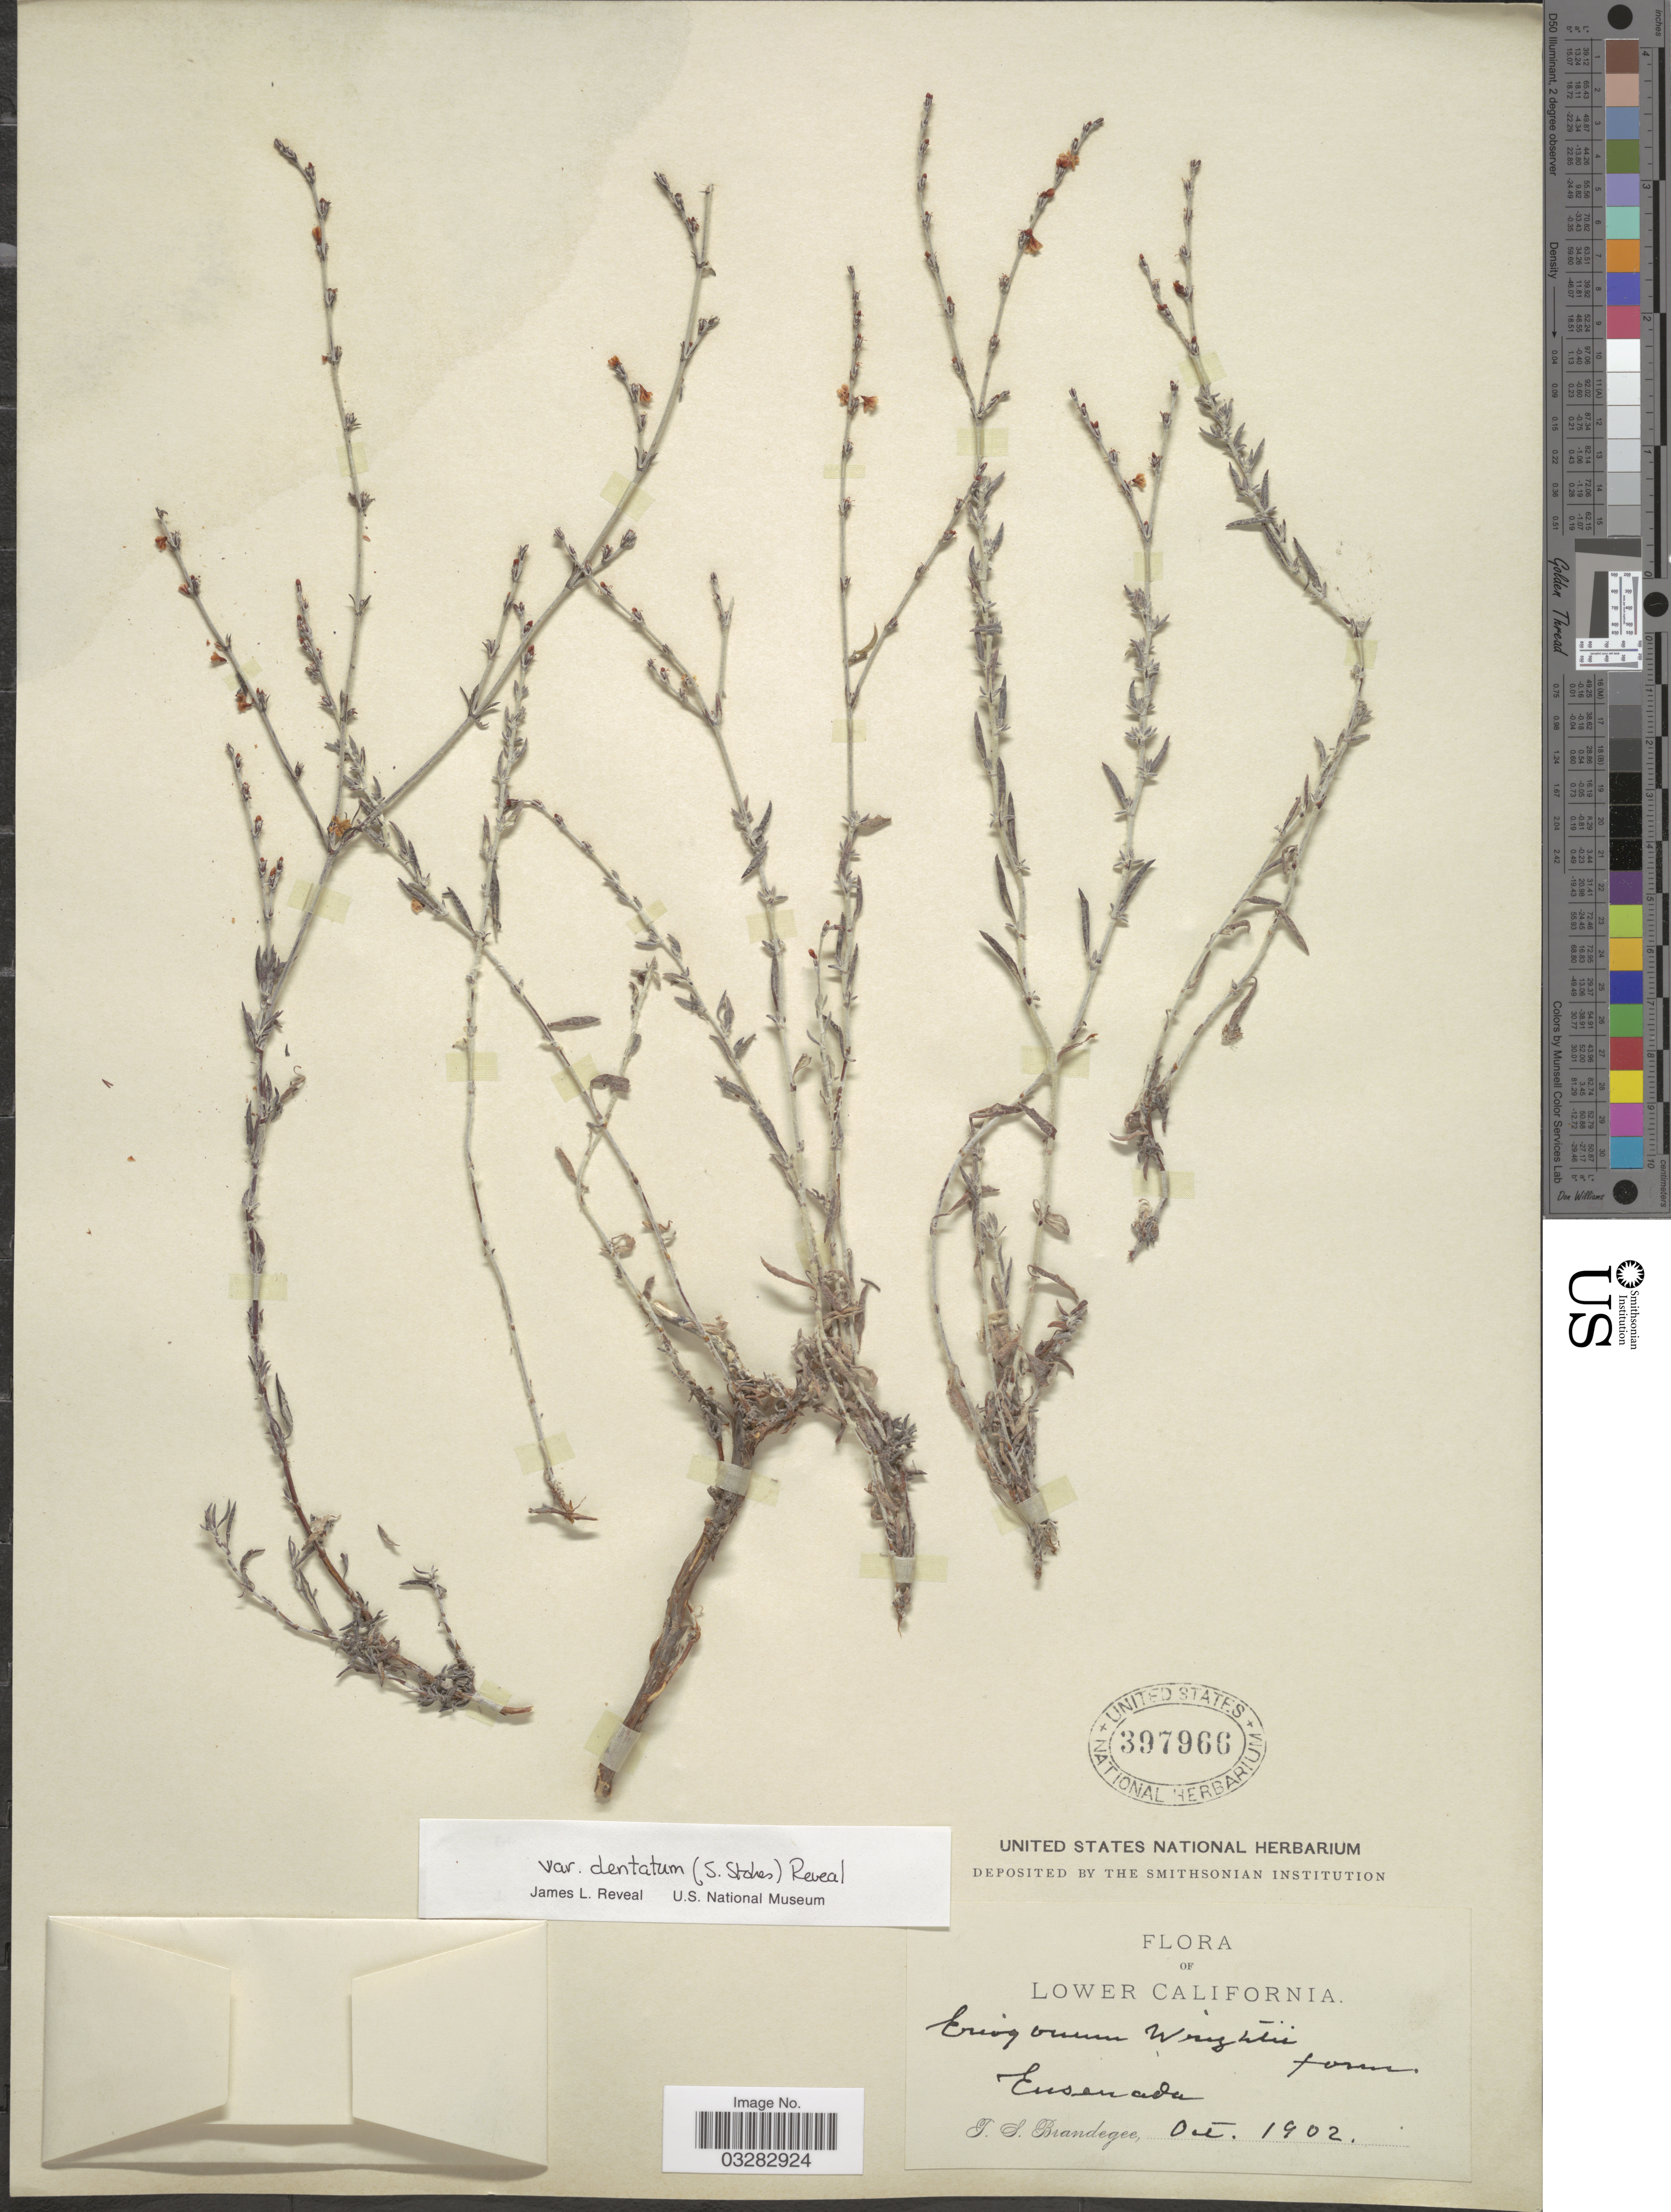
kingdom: Plantae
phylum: Tracheophyta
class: Magnoliopsida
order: Caryophyllales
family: Polygonaceae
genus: Eriogonum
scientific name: Eriogonum wrightii var. dentatum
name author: (S. Stokes) Reveal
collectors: J. S. Brandegee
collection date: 1902-10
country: Mexico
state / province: Baja California Norte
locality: Lower California. Ensenada.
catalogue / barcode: US 397966